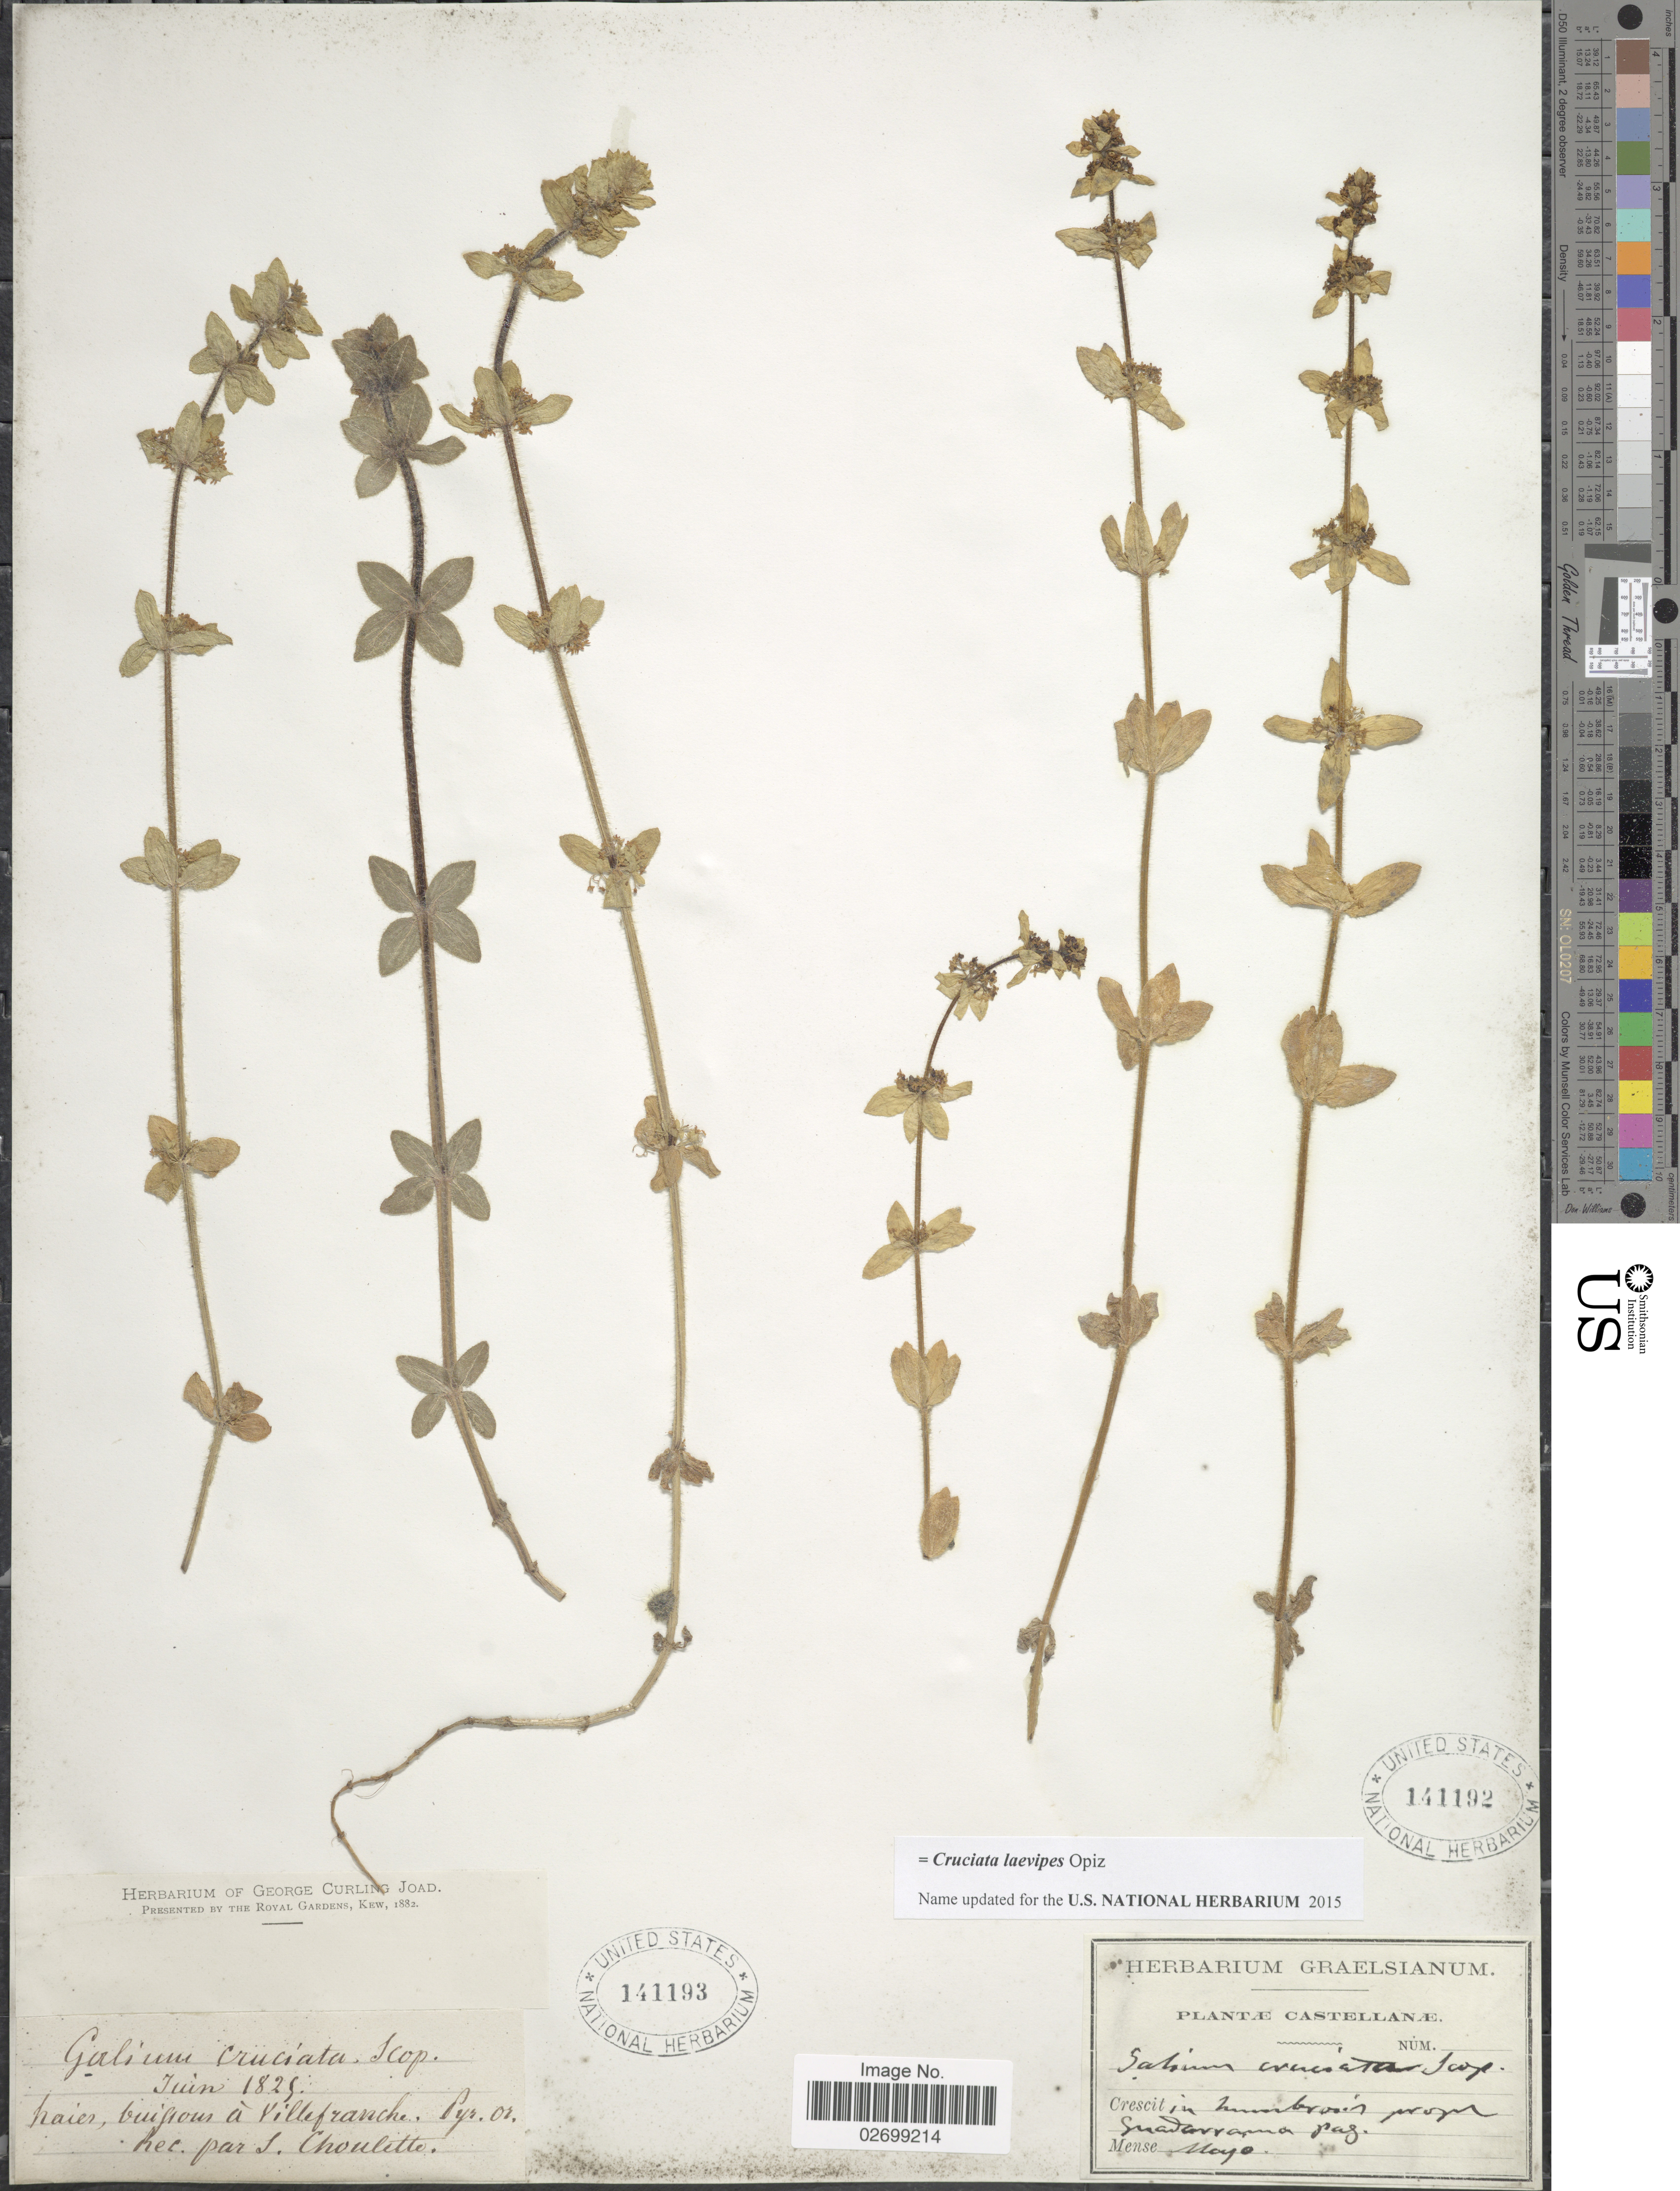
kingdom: Plantae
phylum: Tracheophyta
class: Magnoliopsida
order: Gentianales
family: Rubiaceae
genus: Cruciata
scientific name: Cruciata laevipes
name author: Opiz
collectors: ex Herb. Graelsianum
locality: In humbrois prope Guadarrama pag. [interpreted]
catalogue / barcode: US 141192-2